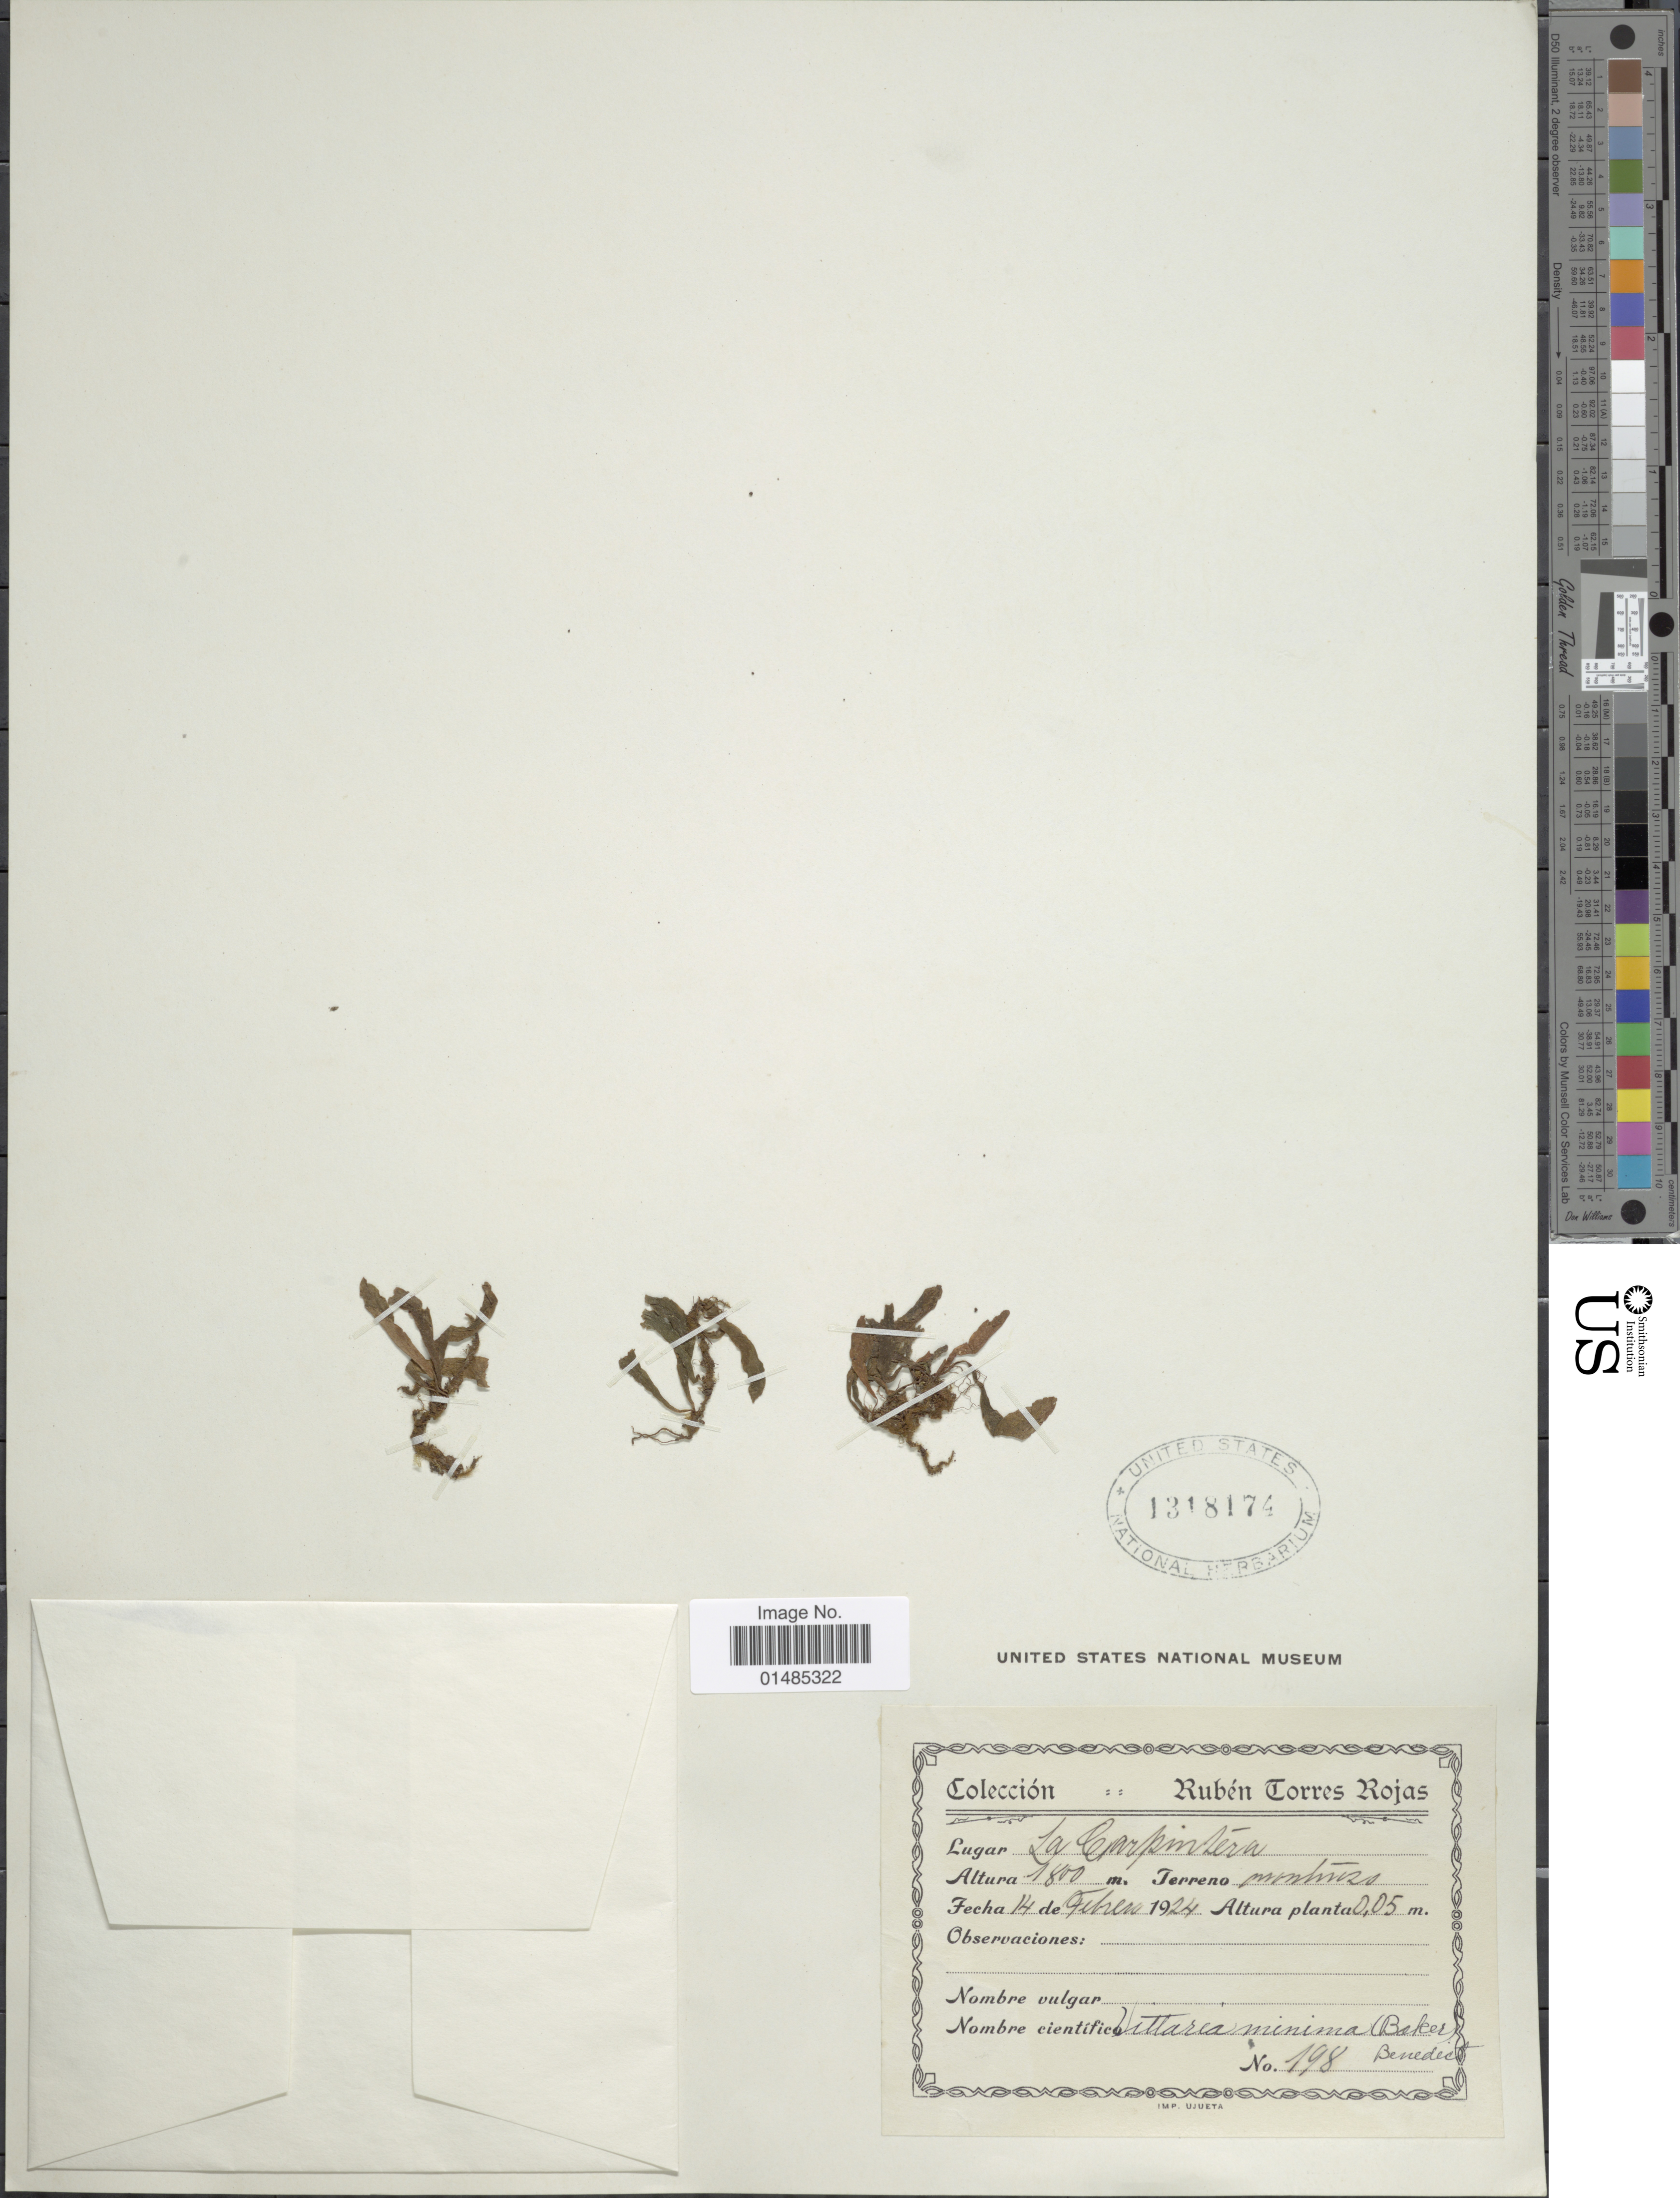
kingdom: Plantae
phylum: Tracheophyta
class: Polypodiopsida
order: Polypodiales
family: Pteridaceae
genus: Radiovittaria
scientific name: Radiovittaria minima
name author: (Baker) E.H. Crane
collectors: R. Torres Rojas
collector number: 198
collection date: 1924-02-14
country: Costa Rica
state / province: Cartago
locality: La Carpintera.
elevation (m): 1800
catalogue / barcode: US 1318174